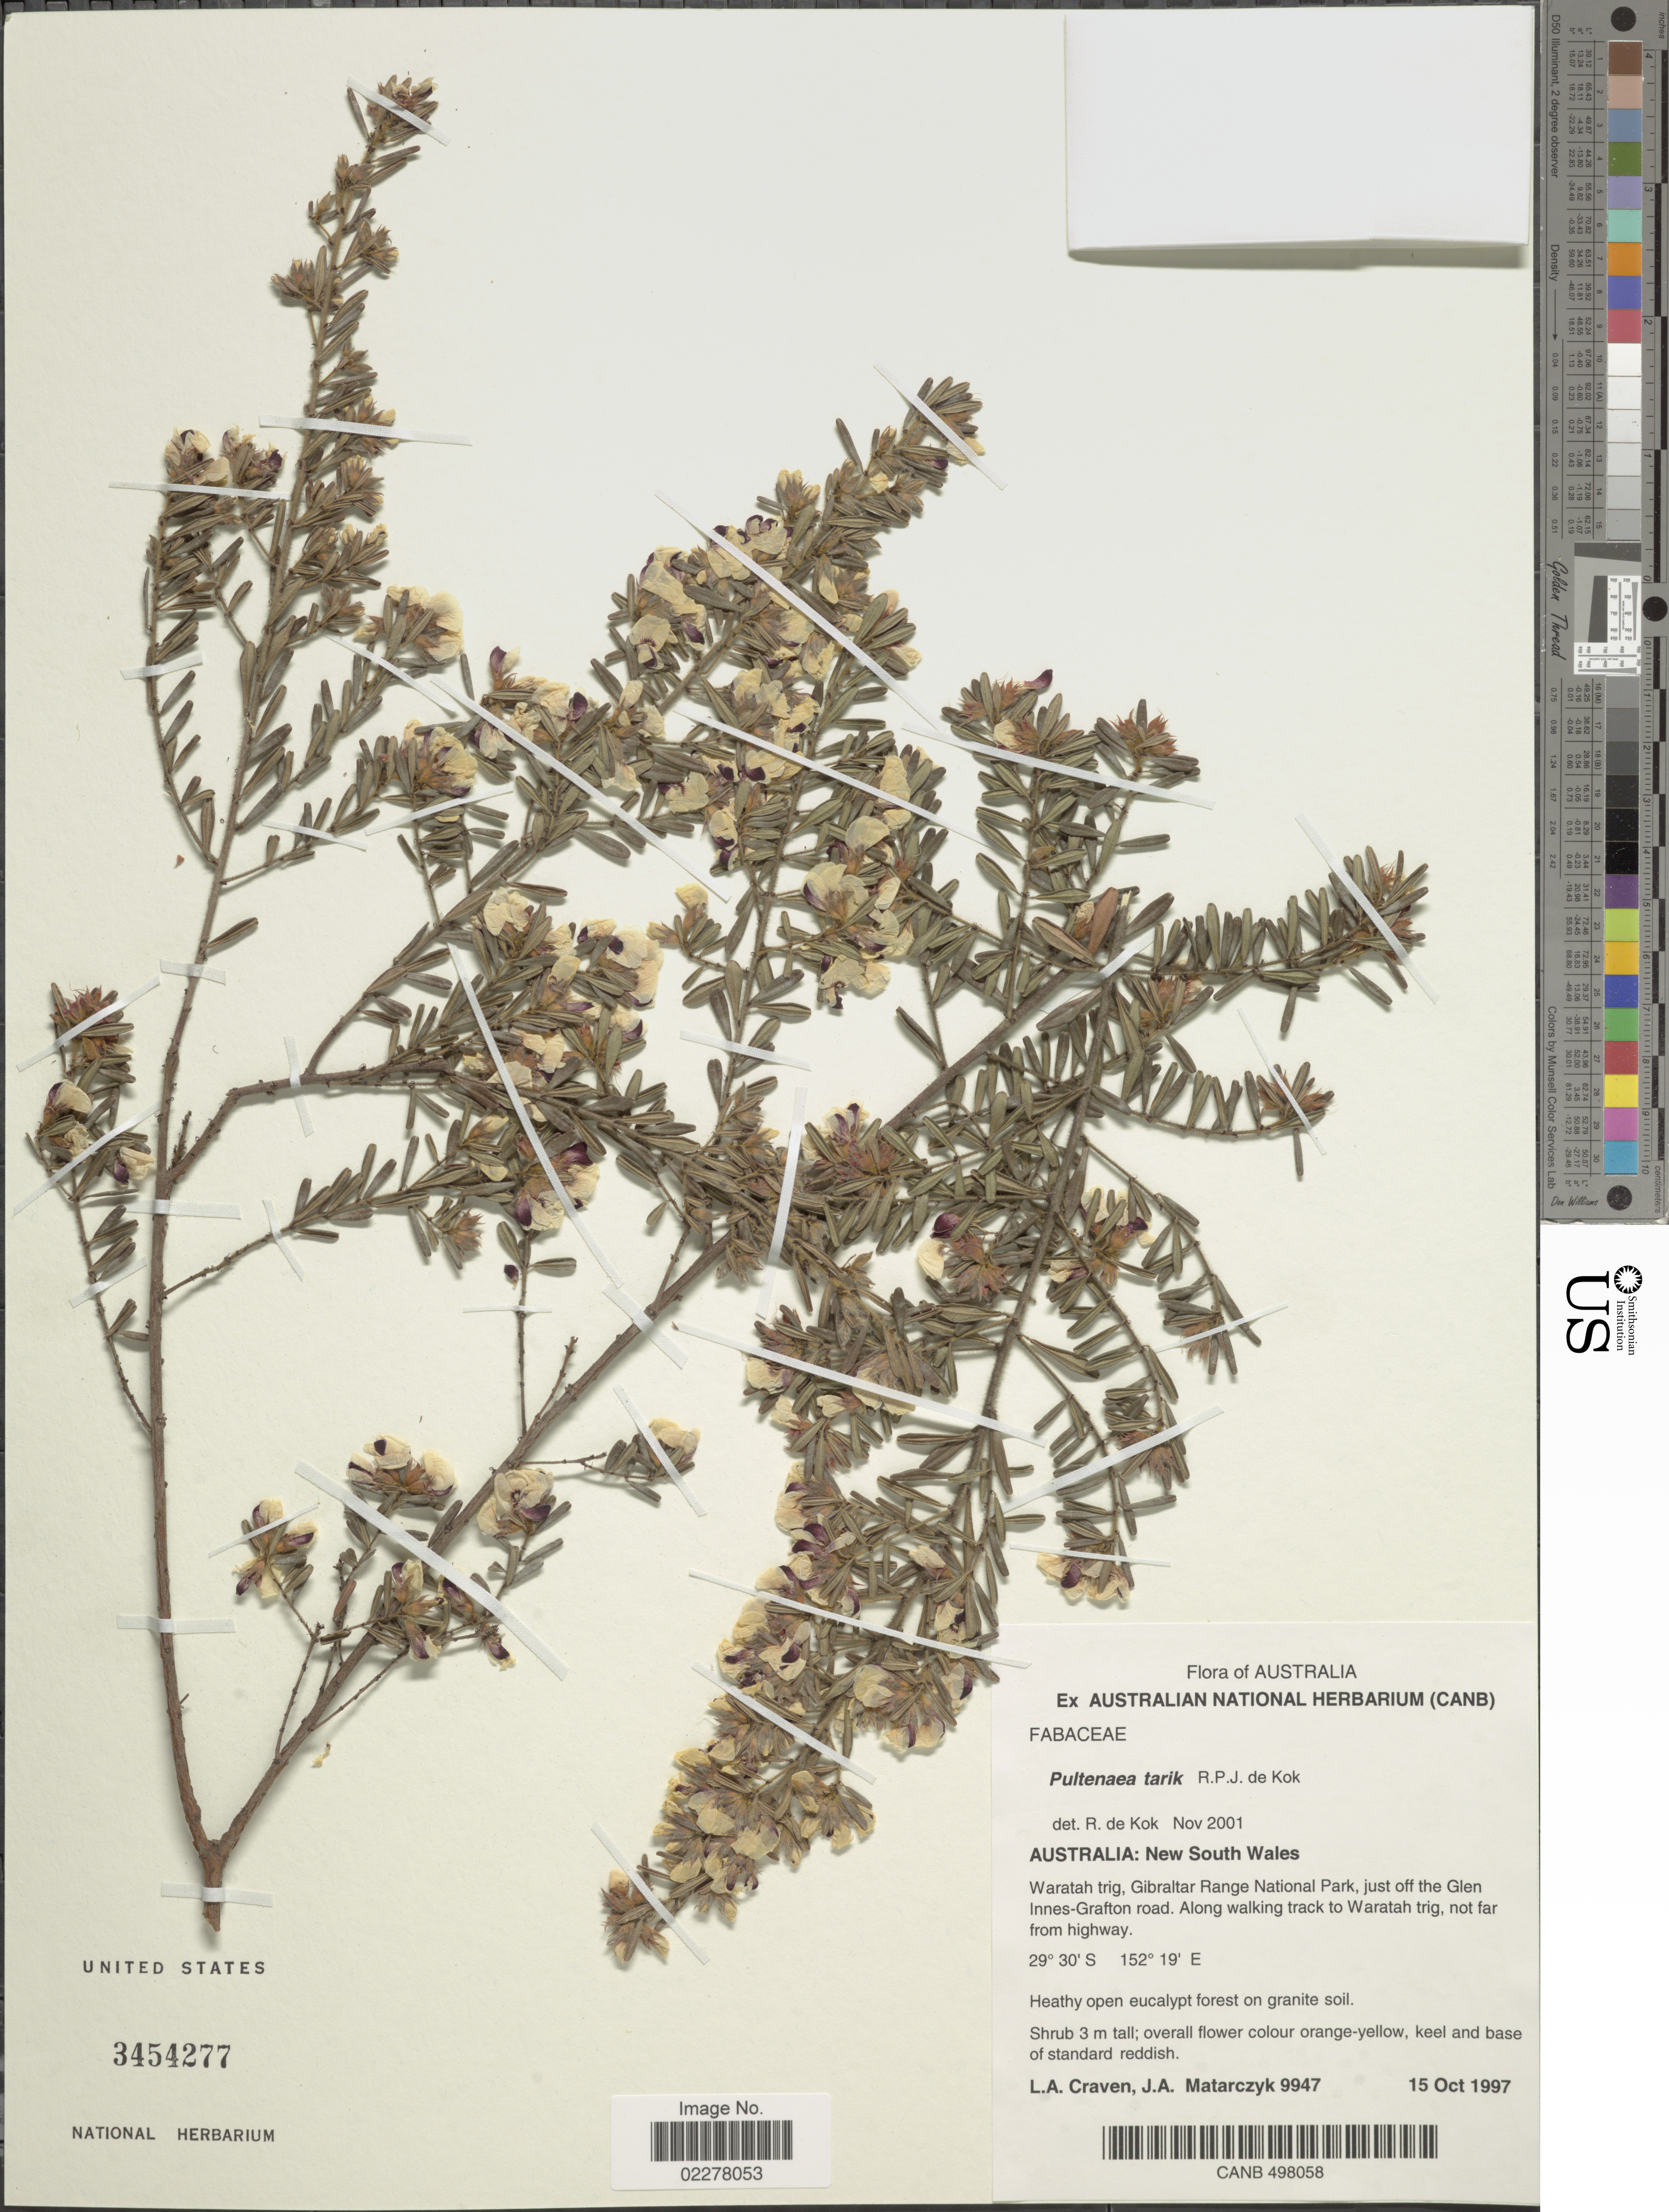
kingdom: Plantae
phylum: Tracheophyta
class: Magnoliopsida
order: Fabales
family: Fabaceae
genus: Pultenaea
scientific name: Pultenaea tarik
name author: de Kok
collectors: L. A. Craven & J. Matarczyk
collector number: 9947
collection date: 1997-10-15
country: Australia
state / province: New South Wales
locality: Waratah trig, Gibraltar Range National Park, just off the Glen Innes-Grafton Road. Along walking track to Waratah rig, not far from highway.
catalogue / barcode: US 3454277